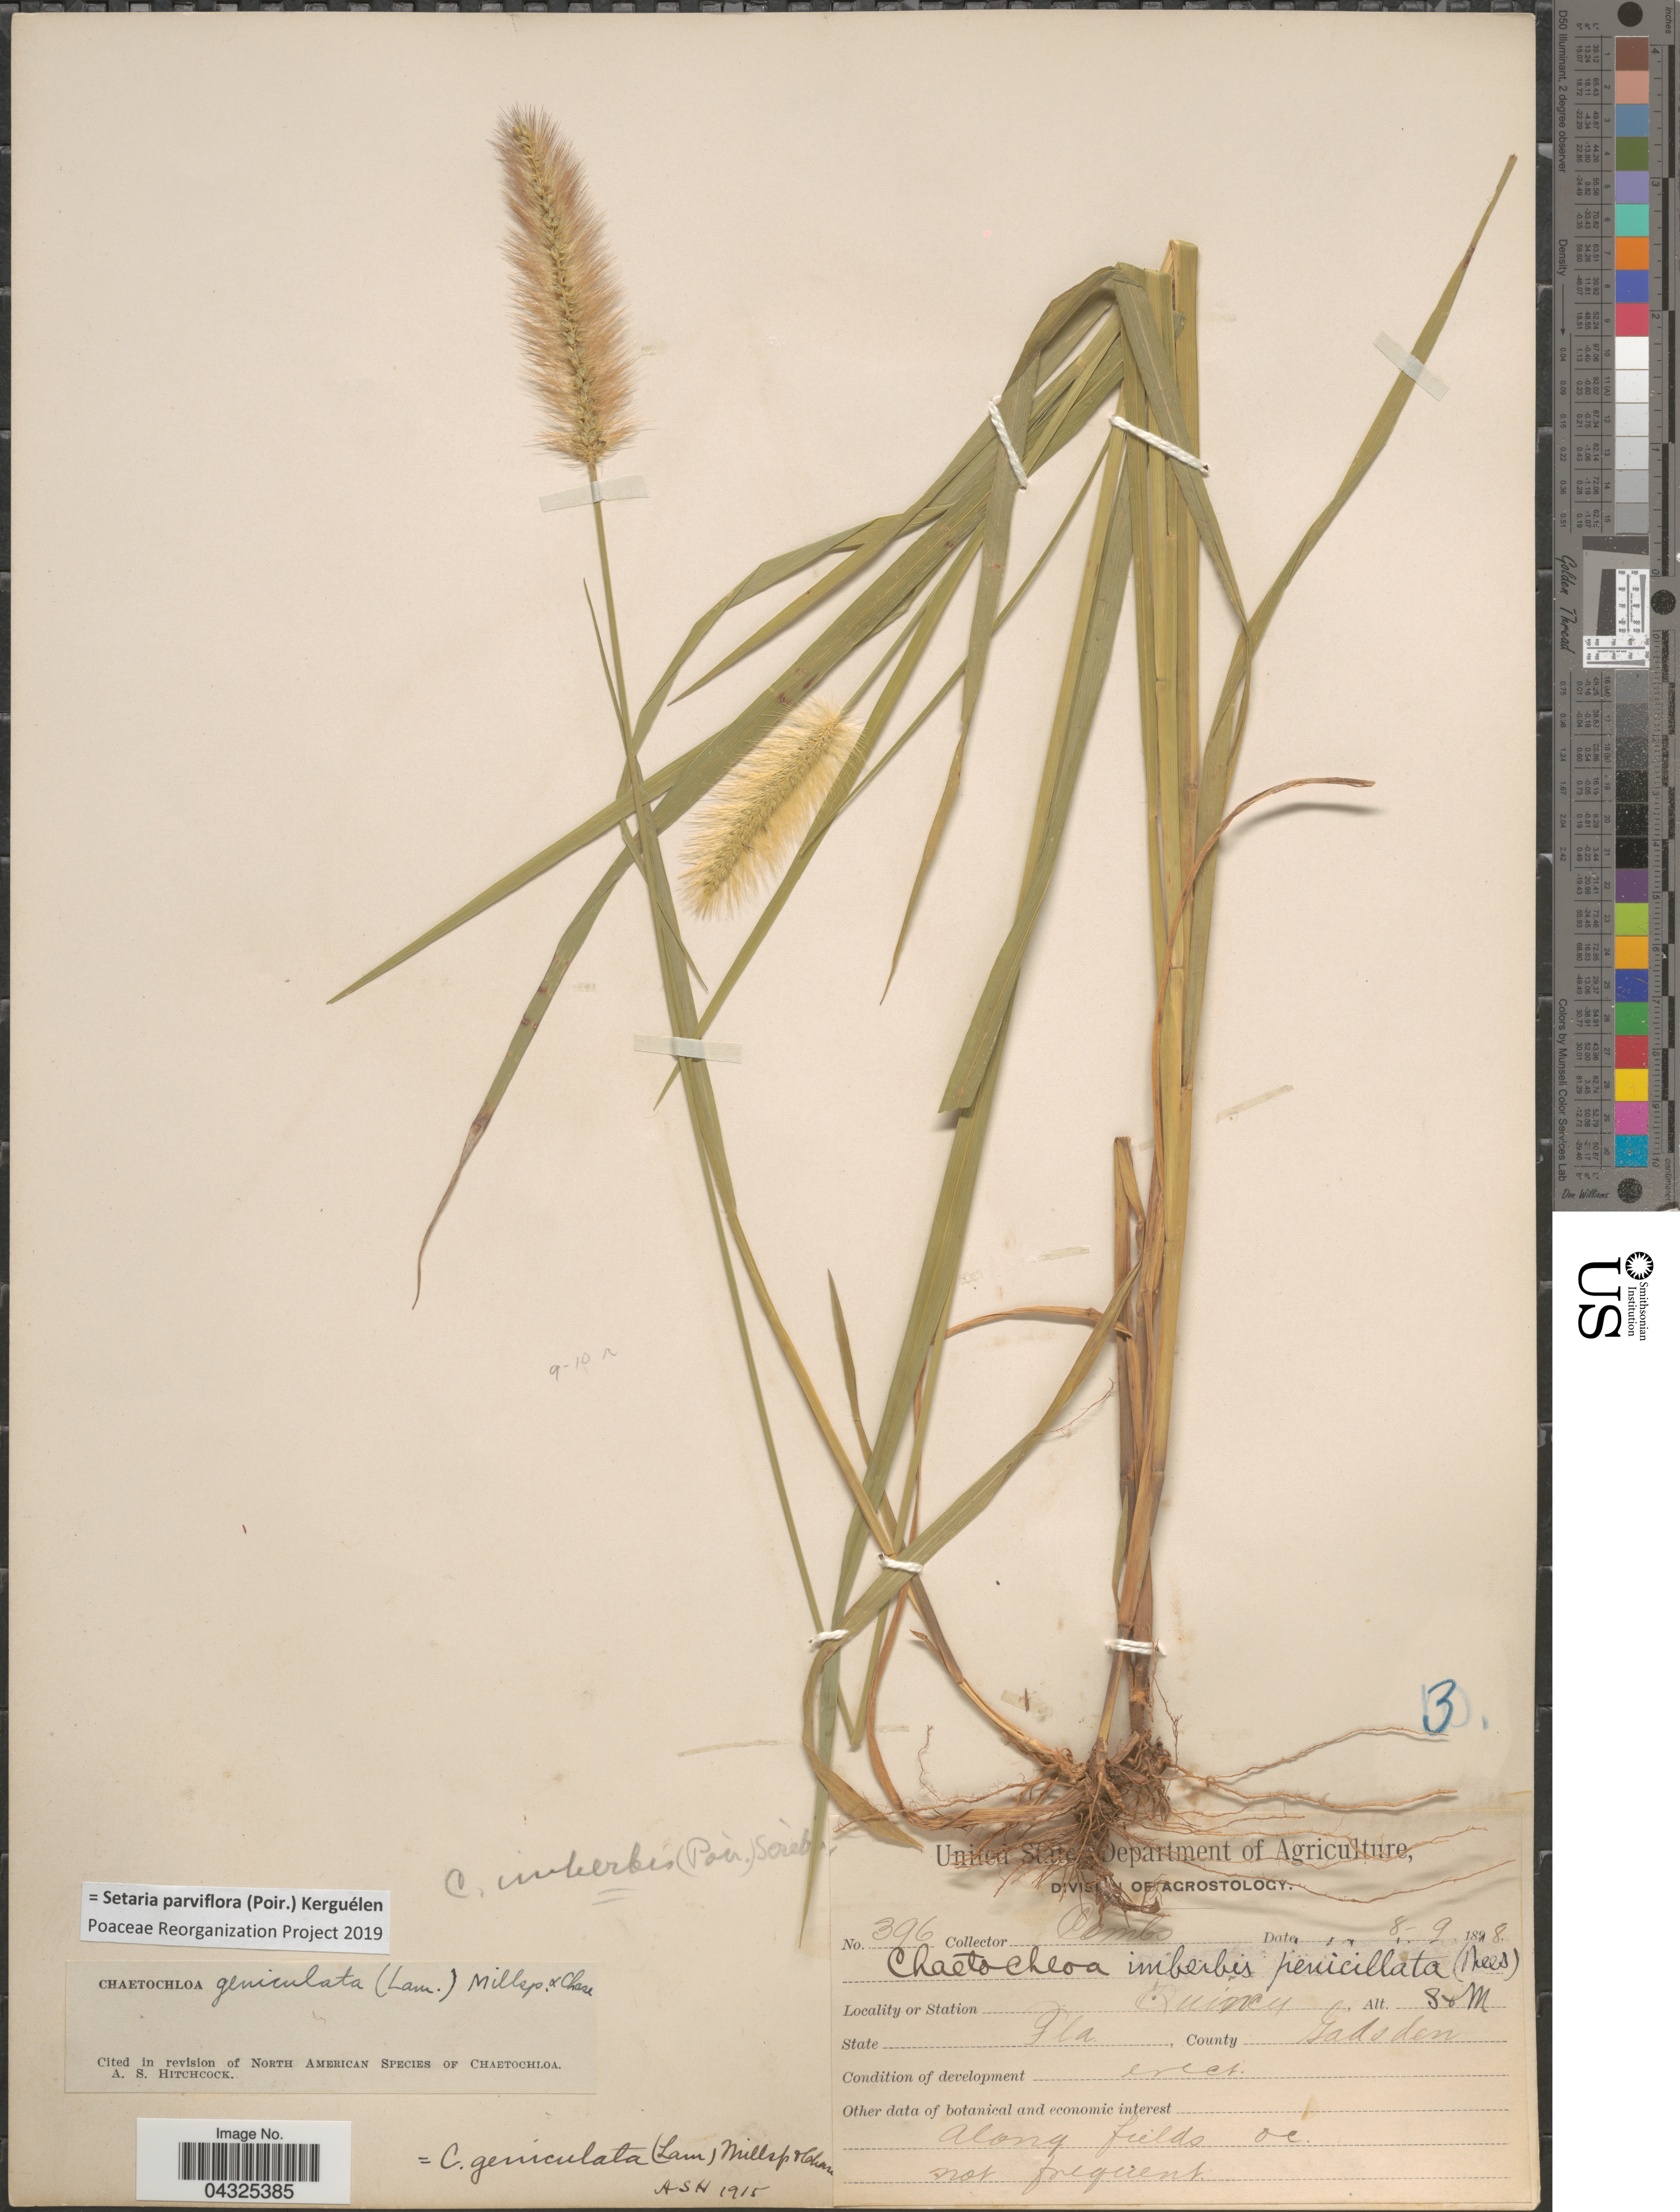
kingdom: Plantae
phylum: Tracheophyta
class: Liliopsida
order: Poales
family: Poaceae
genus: Setaria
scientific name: Setaria parviflora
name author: (Poir.) Kerguélen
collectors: -. Combs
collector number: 396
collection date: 1898-08-09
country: United States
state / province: Florida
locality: Quincy. County Gadsden.